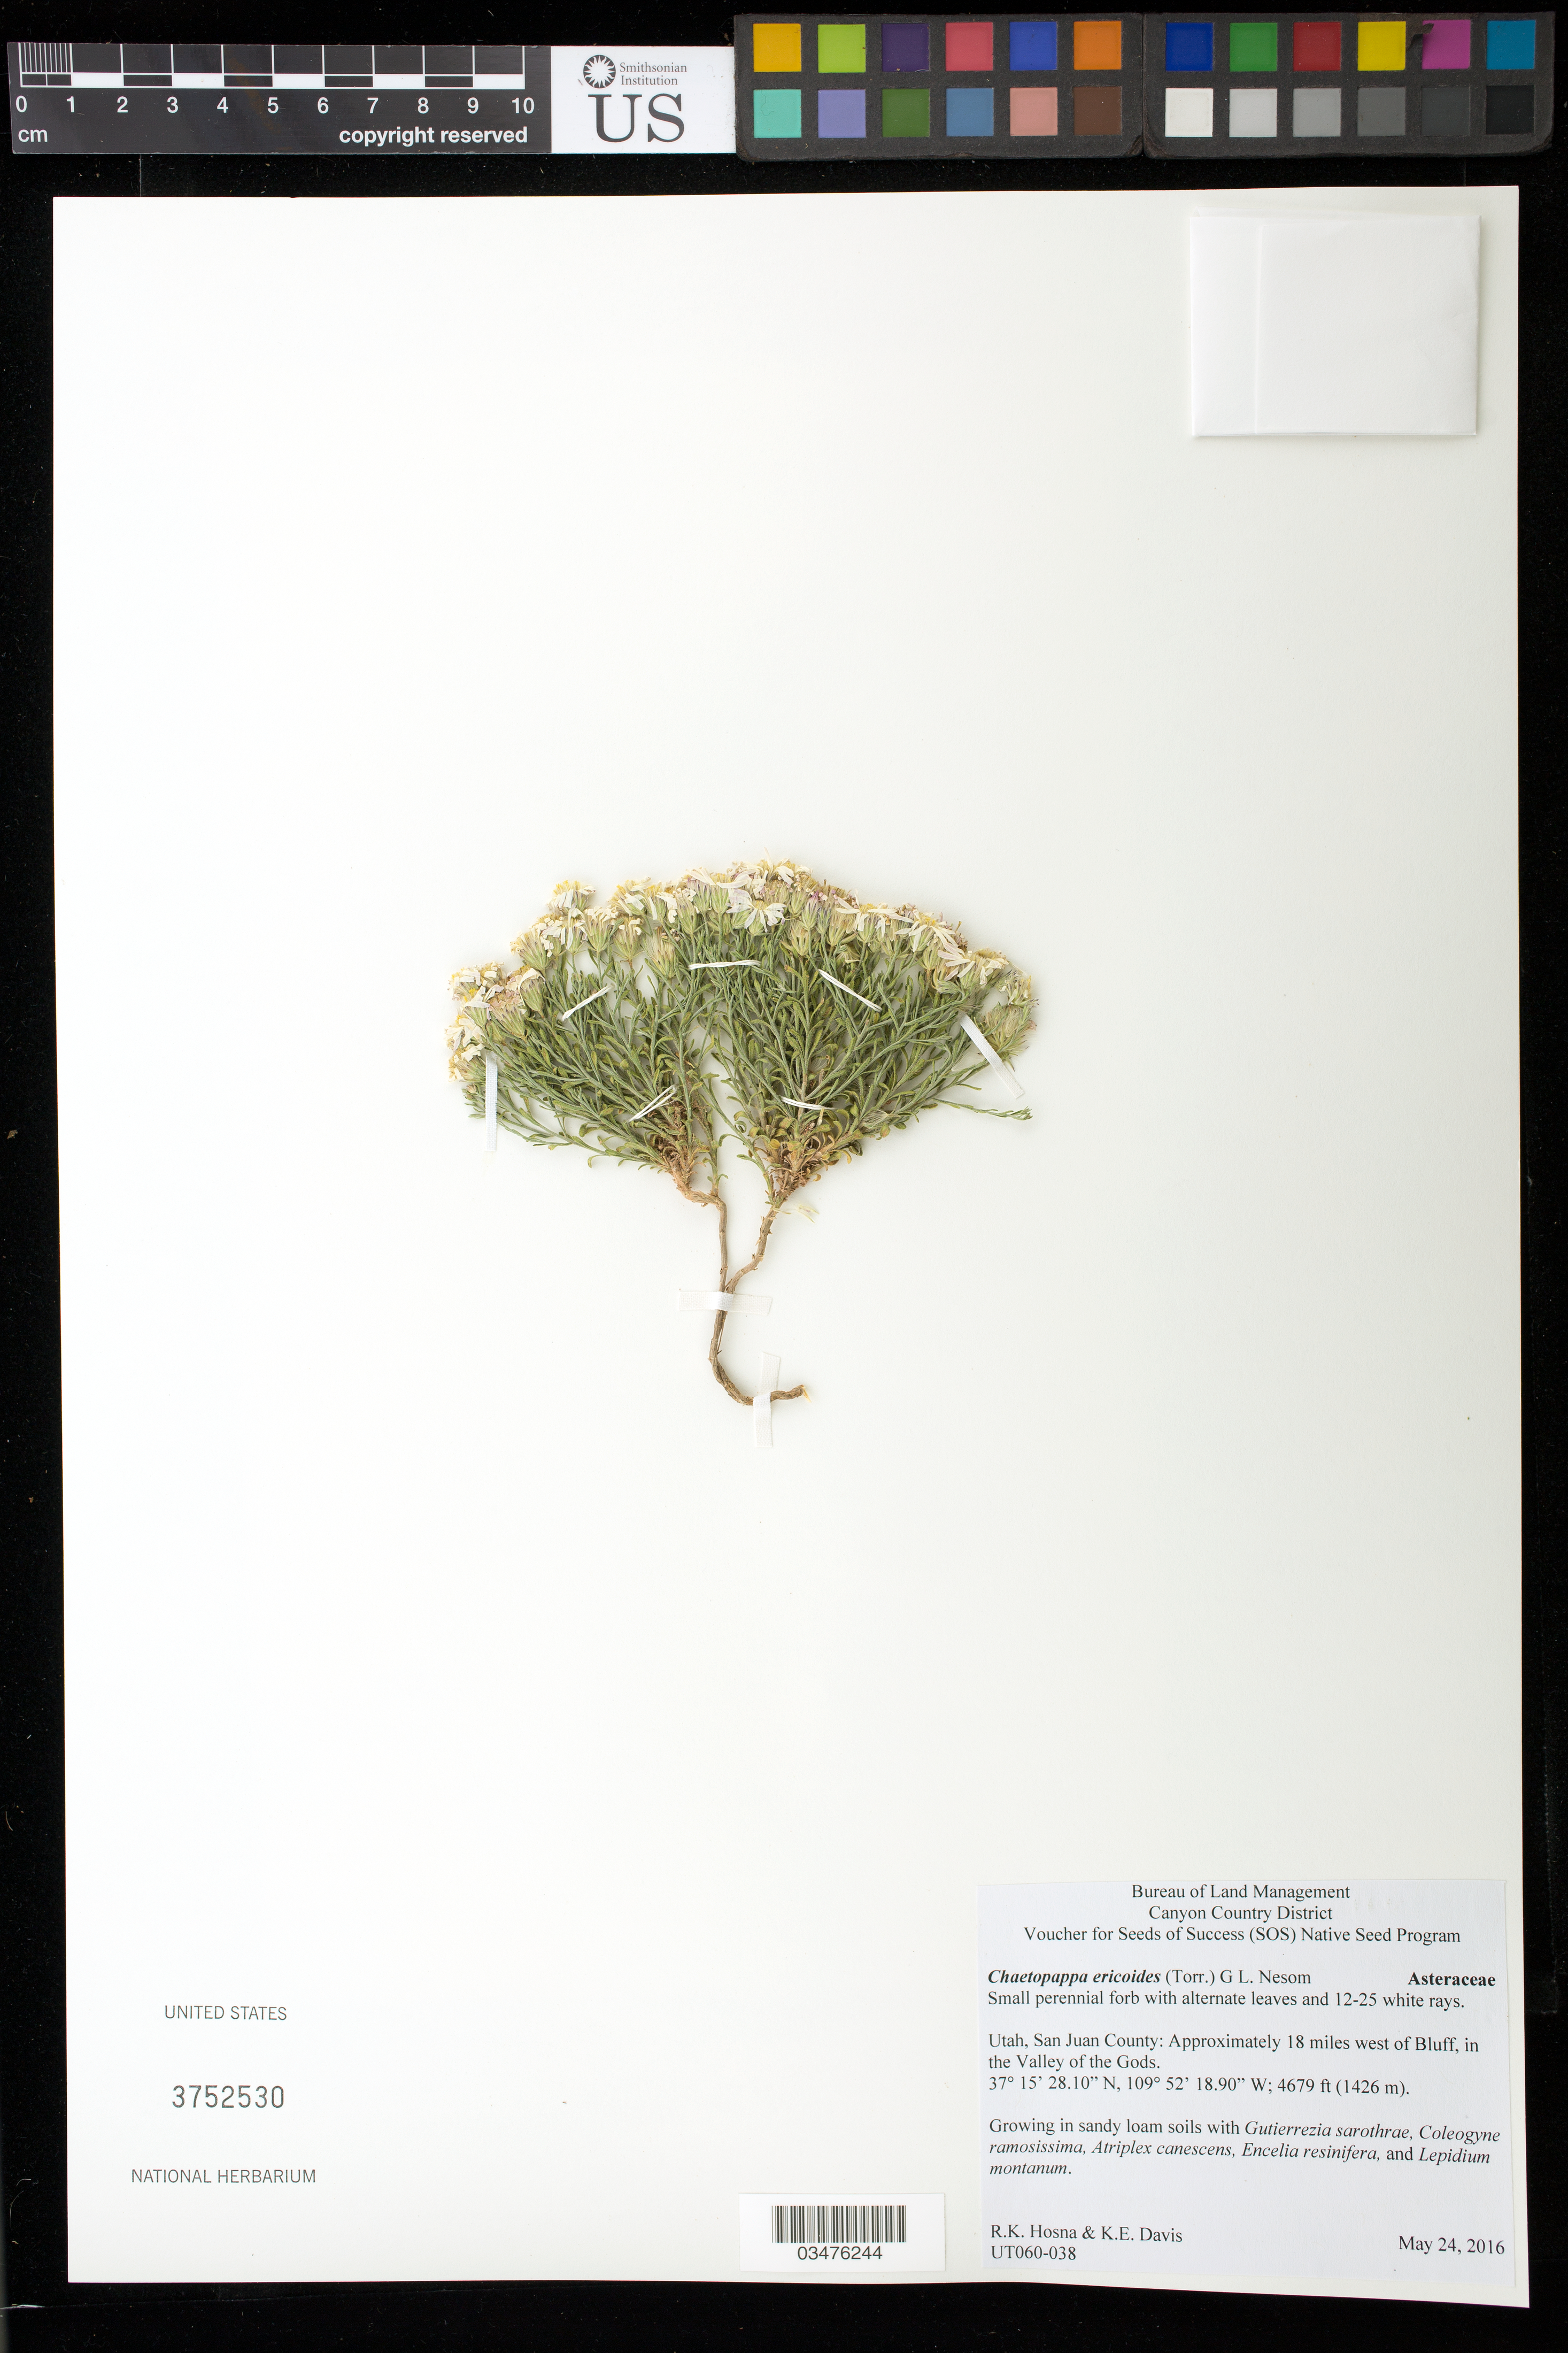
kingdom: Plantae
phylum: Tracheophyta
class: Magnoliopsida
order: Asterales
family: Asteraceae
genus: Chaetopappa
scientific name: Chaetopappa ericoides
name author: (Torr.) G.L. Nesom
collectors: R. Hosna & K. Davis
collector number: UT060-038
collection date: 2016-05-24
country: United States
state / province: Utah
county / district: San Juan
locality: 18 mi. west of Bluff, Valley of the Gods Road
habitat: Sandy loam soil.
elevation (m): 1426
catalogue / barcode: US 3752530